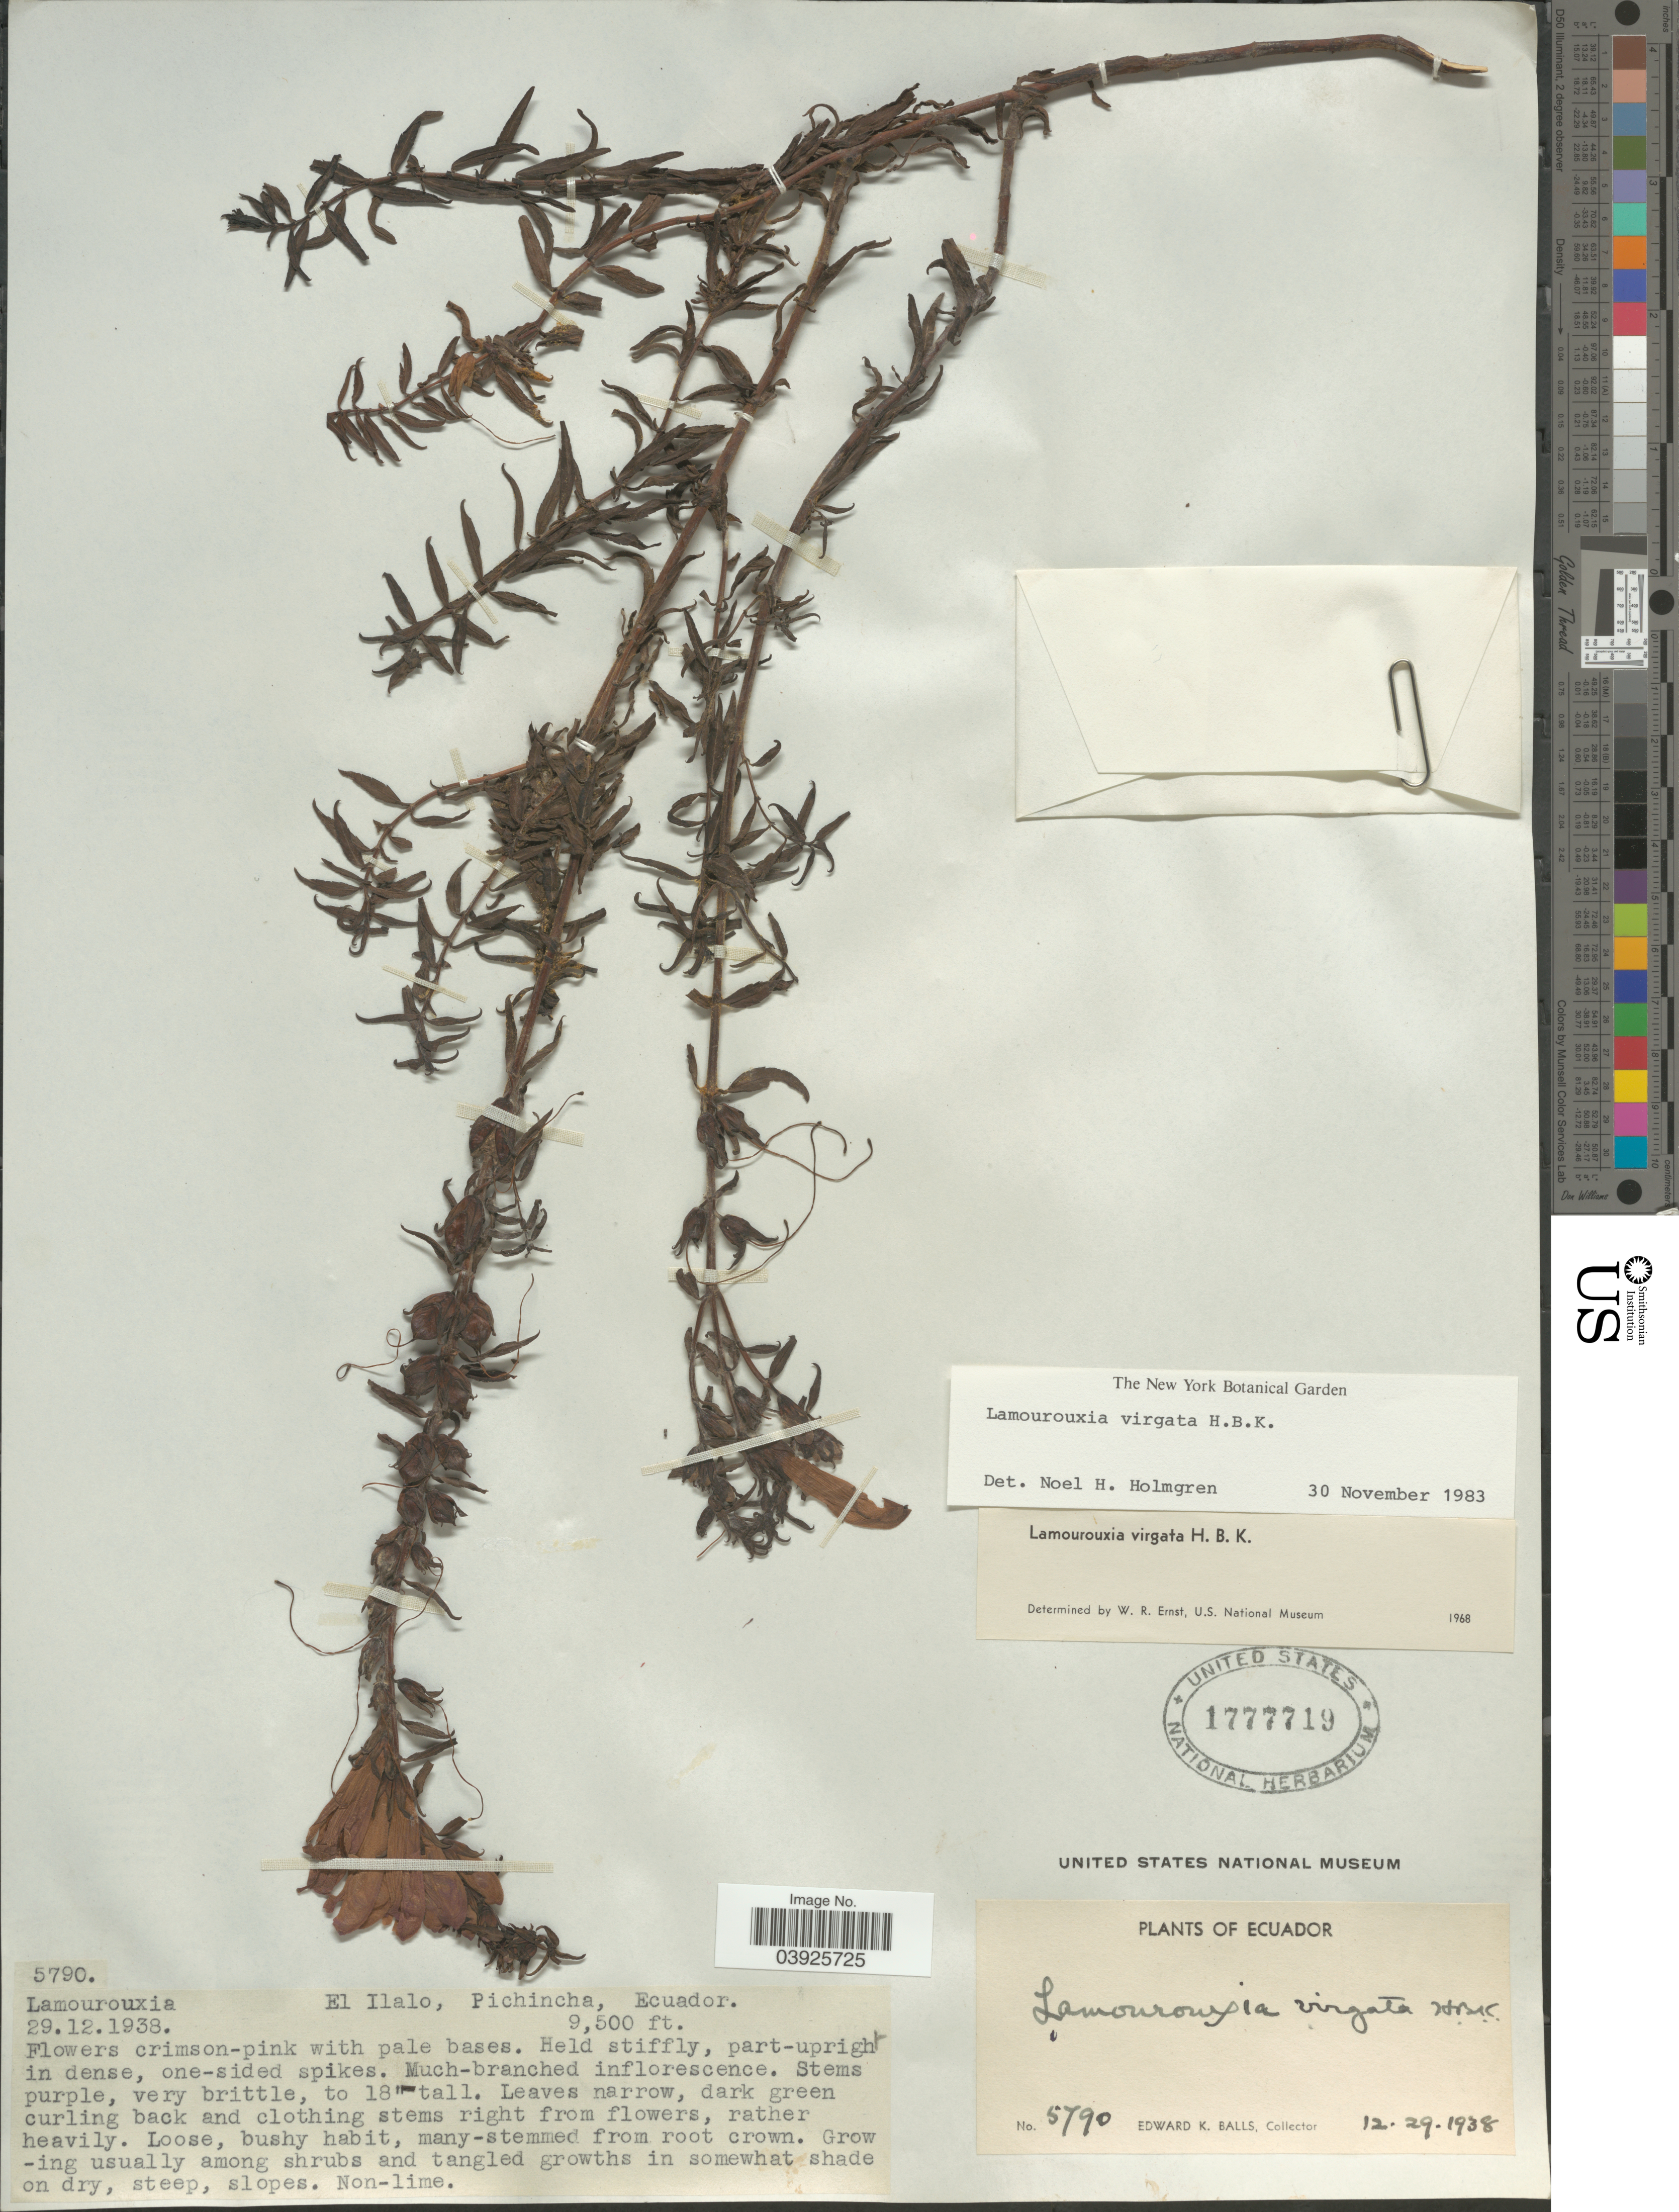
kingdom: Plantae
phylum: Tracheophyta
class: Magnoliopsida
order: Lamiales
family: Orobanchaceae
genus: Lamourouxia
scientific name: Lamourouxia virgata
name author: Kunth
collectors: E. K. Balls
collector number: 5790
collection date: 1938-12-29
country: Ecuador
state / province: Pichincha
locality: El Ilalo.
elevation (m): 2896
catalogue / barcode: US 1777719